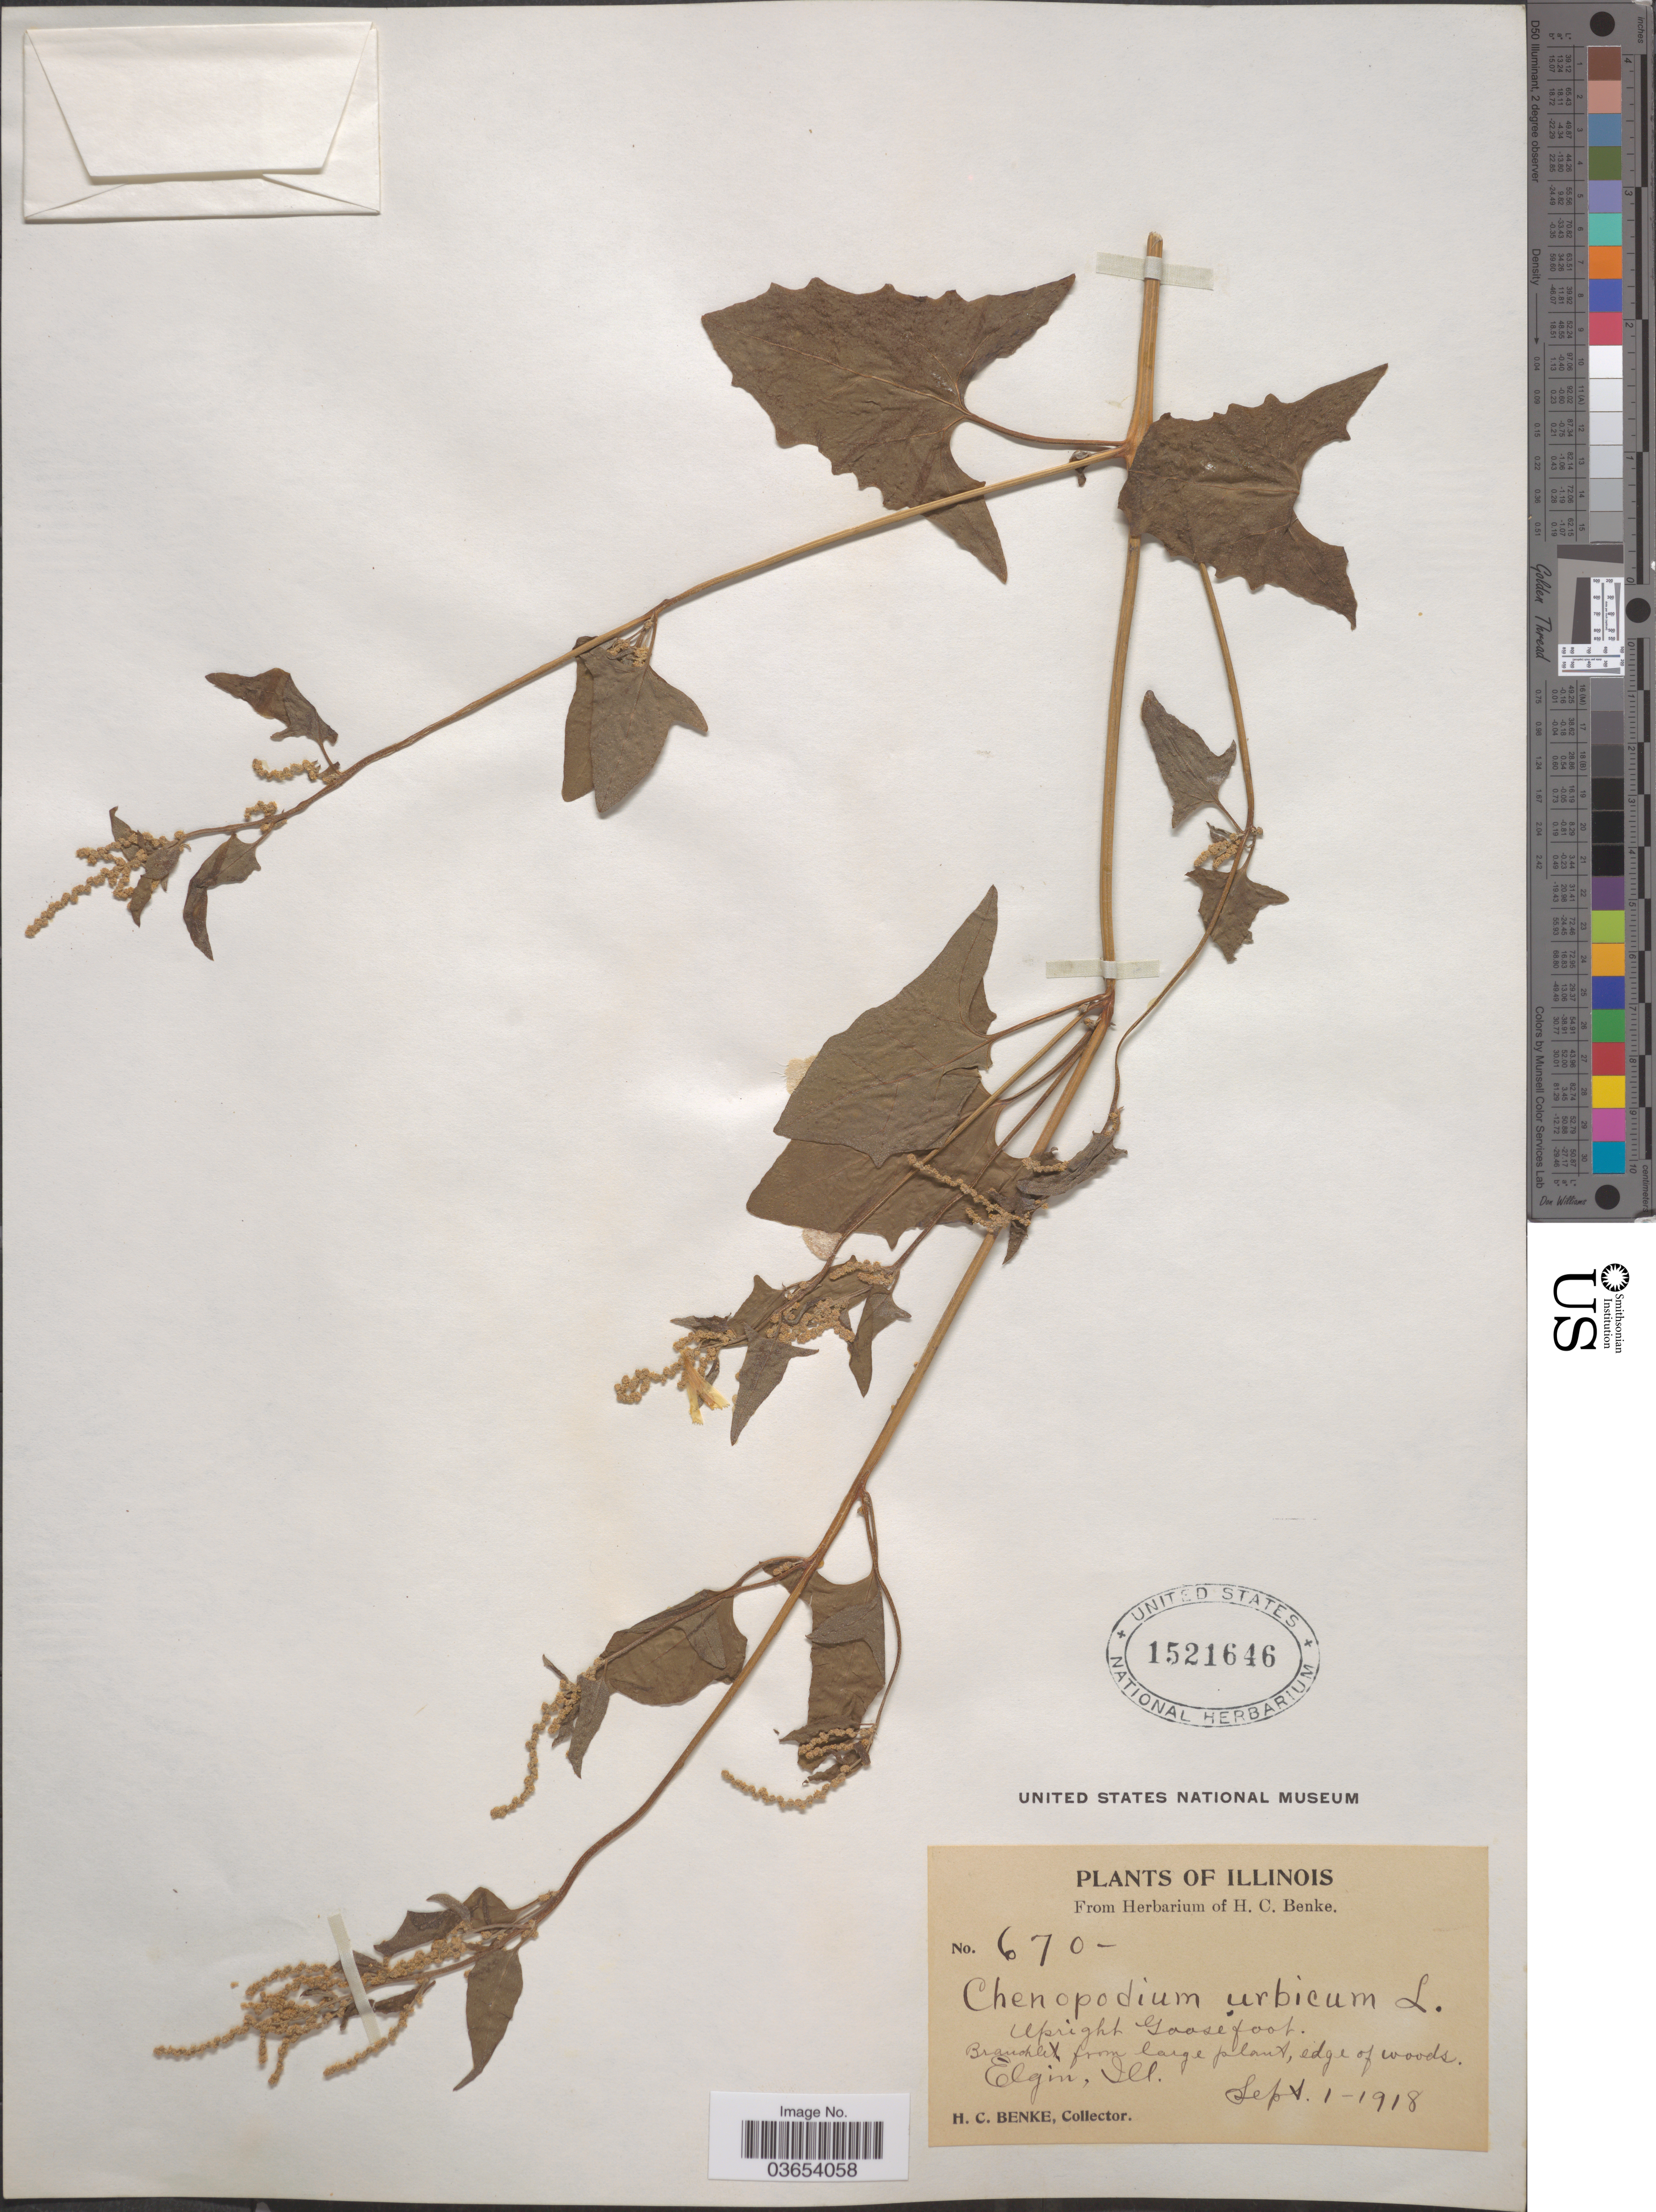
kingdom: Plantae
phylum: Tracheophyta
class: Magnoliopsida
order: Caryophyllales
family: Amaranthaceae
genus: Chenopodium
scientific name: Chenopodium urbicum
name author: L.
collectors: H. Benke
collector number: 670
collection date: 1918-09-01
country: United States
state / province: Illinois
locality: Elgin.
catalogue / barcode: US 1521646